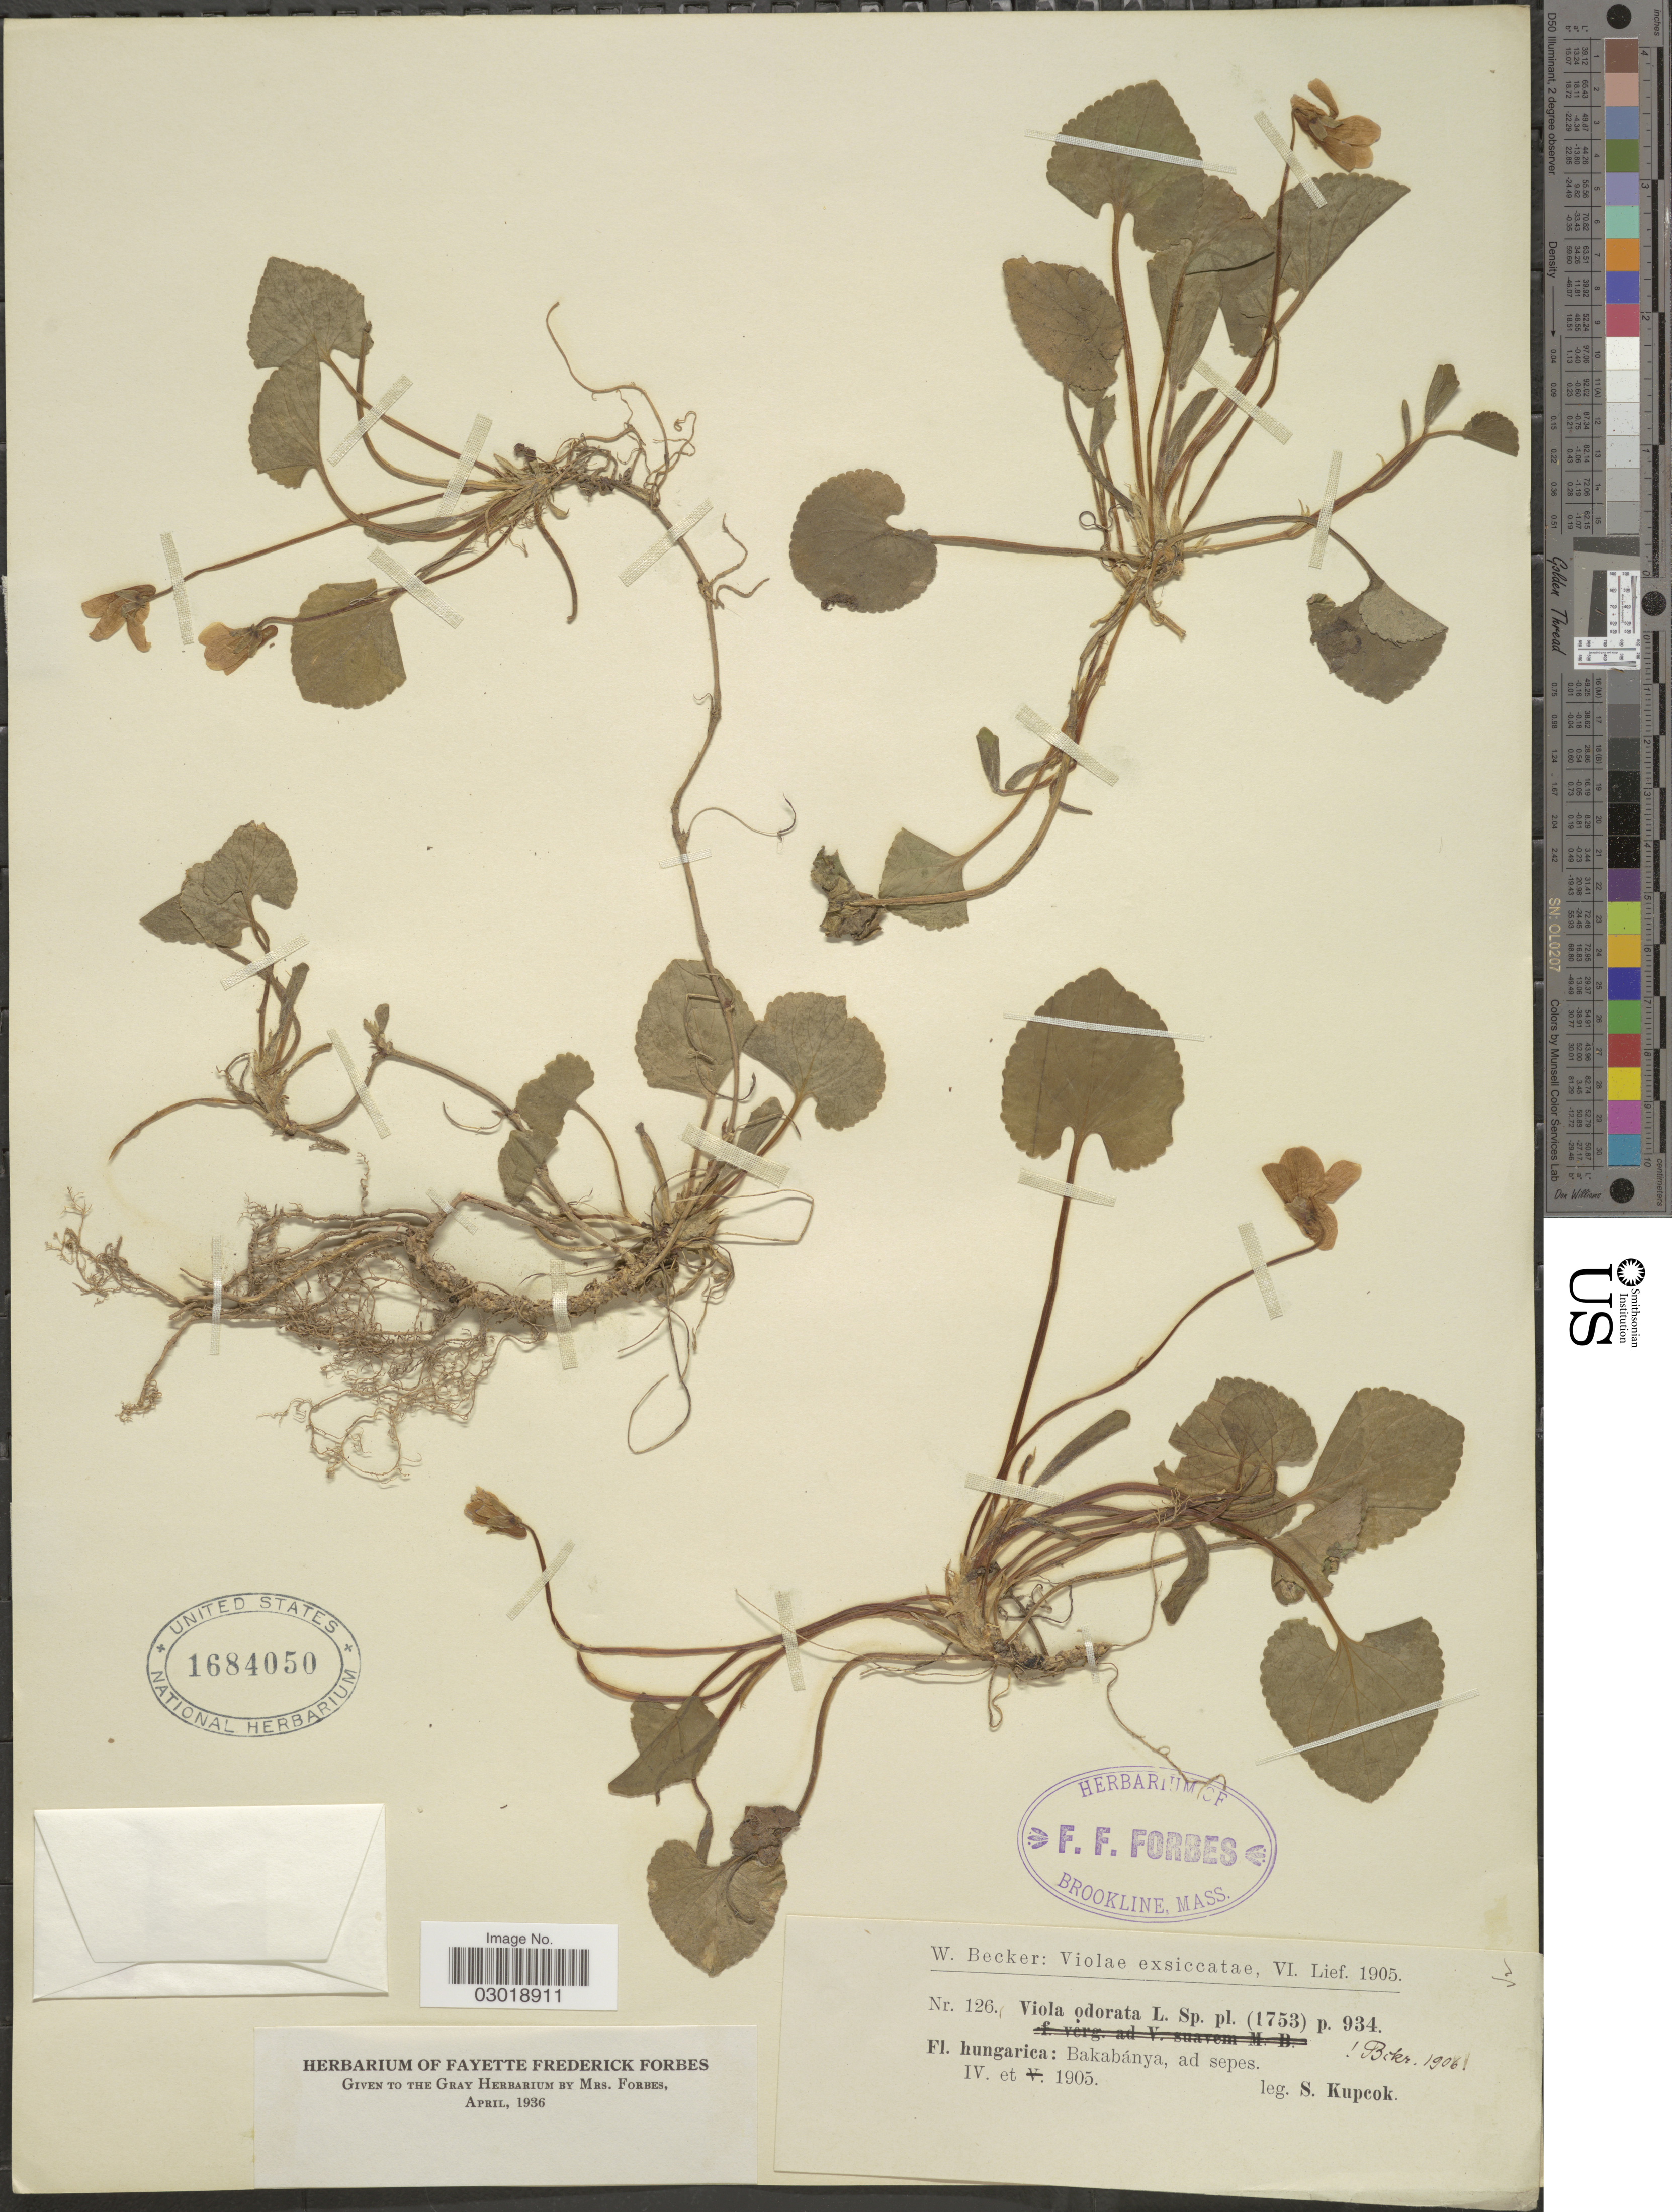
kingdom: Plantae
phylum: Tracheophyta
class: Magnoliopsida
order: Malpighiales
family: Violaceae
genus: Viola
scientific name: Viola odorata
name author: L.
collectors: S. Kupcok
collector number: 126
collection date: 1905-04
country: Hungary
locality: Bakabánya.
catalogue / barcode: US 1684050